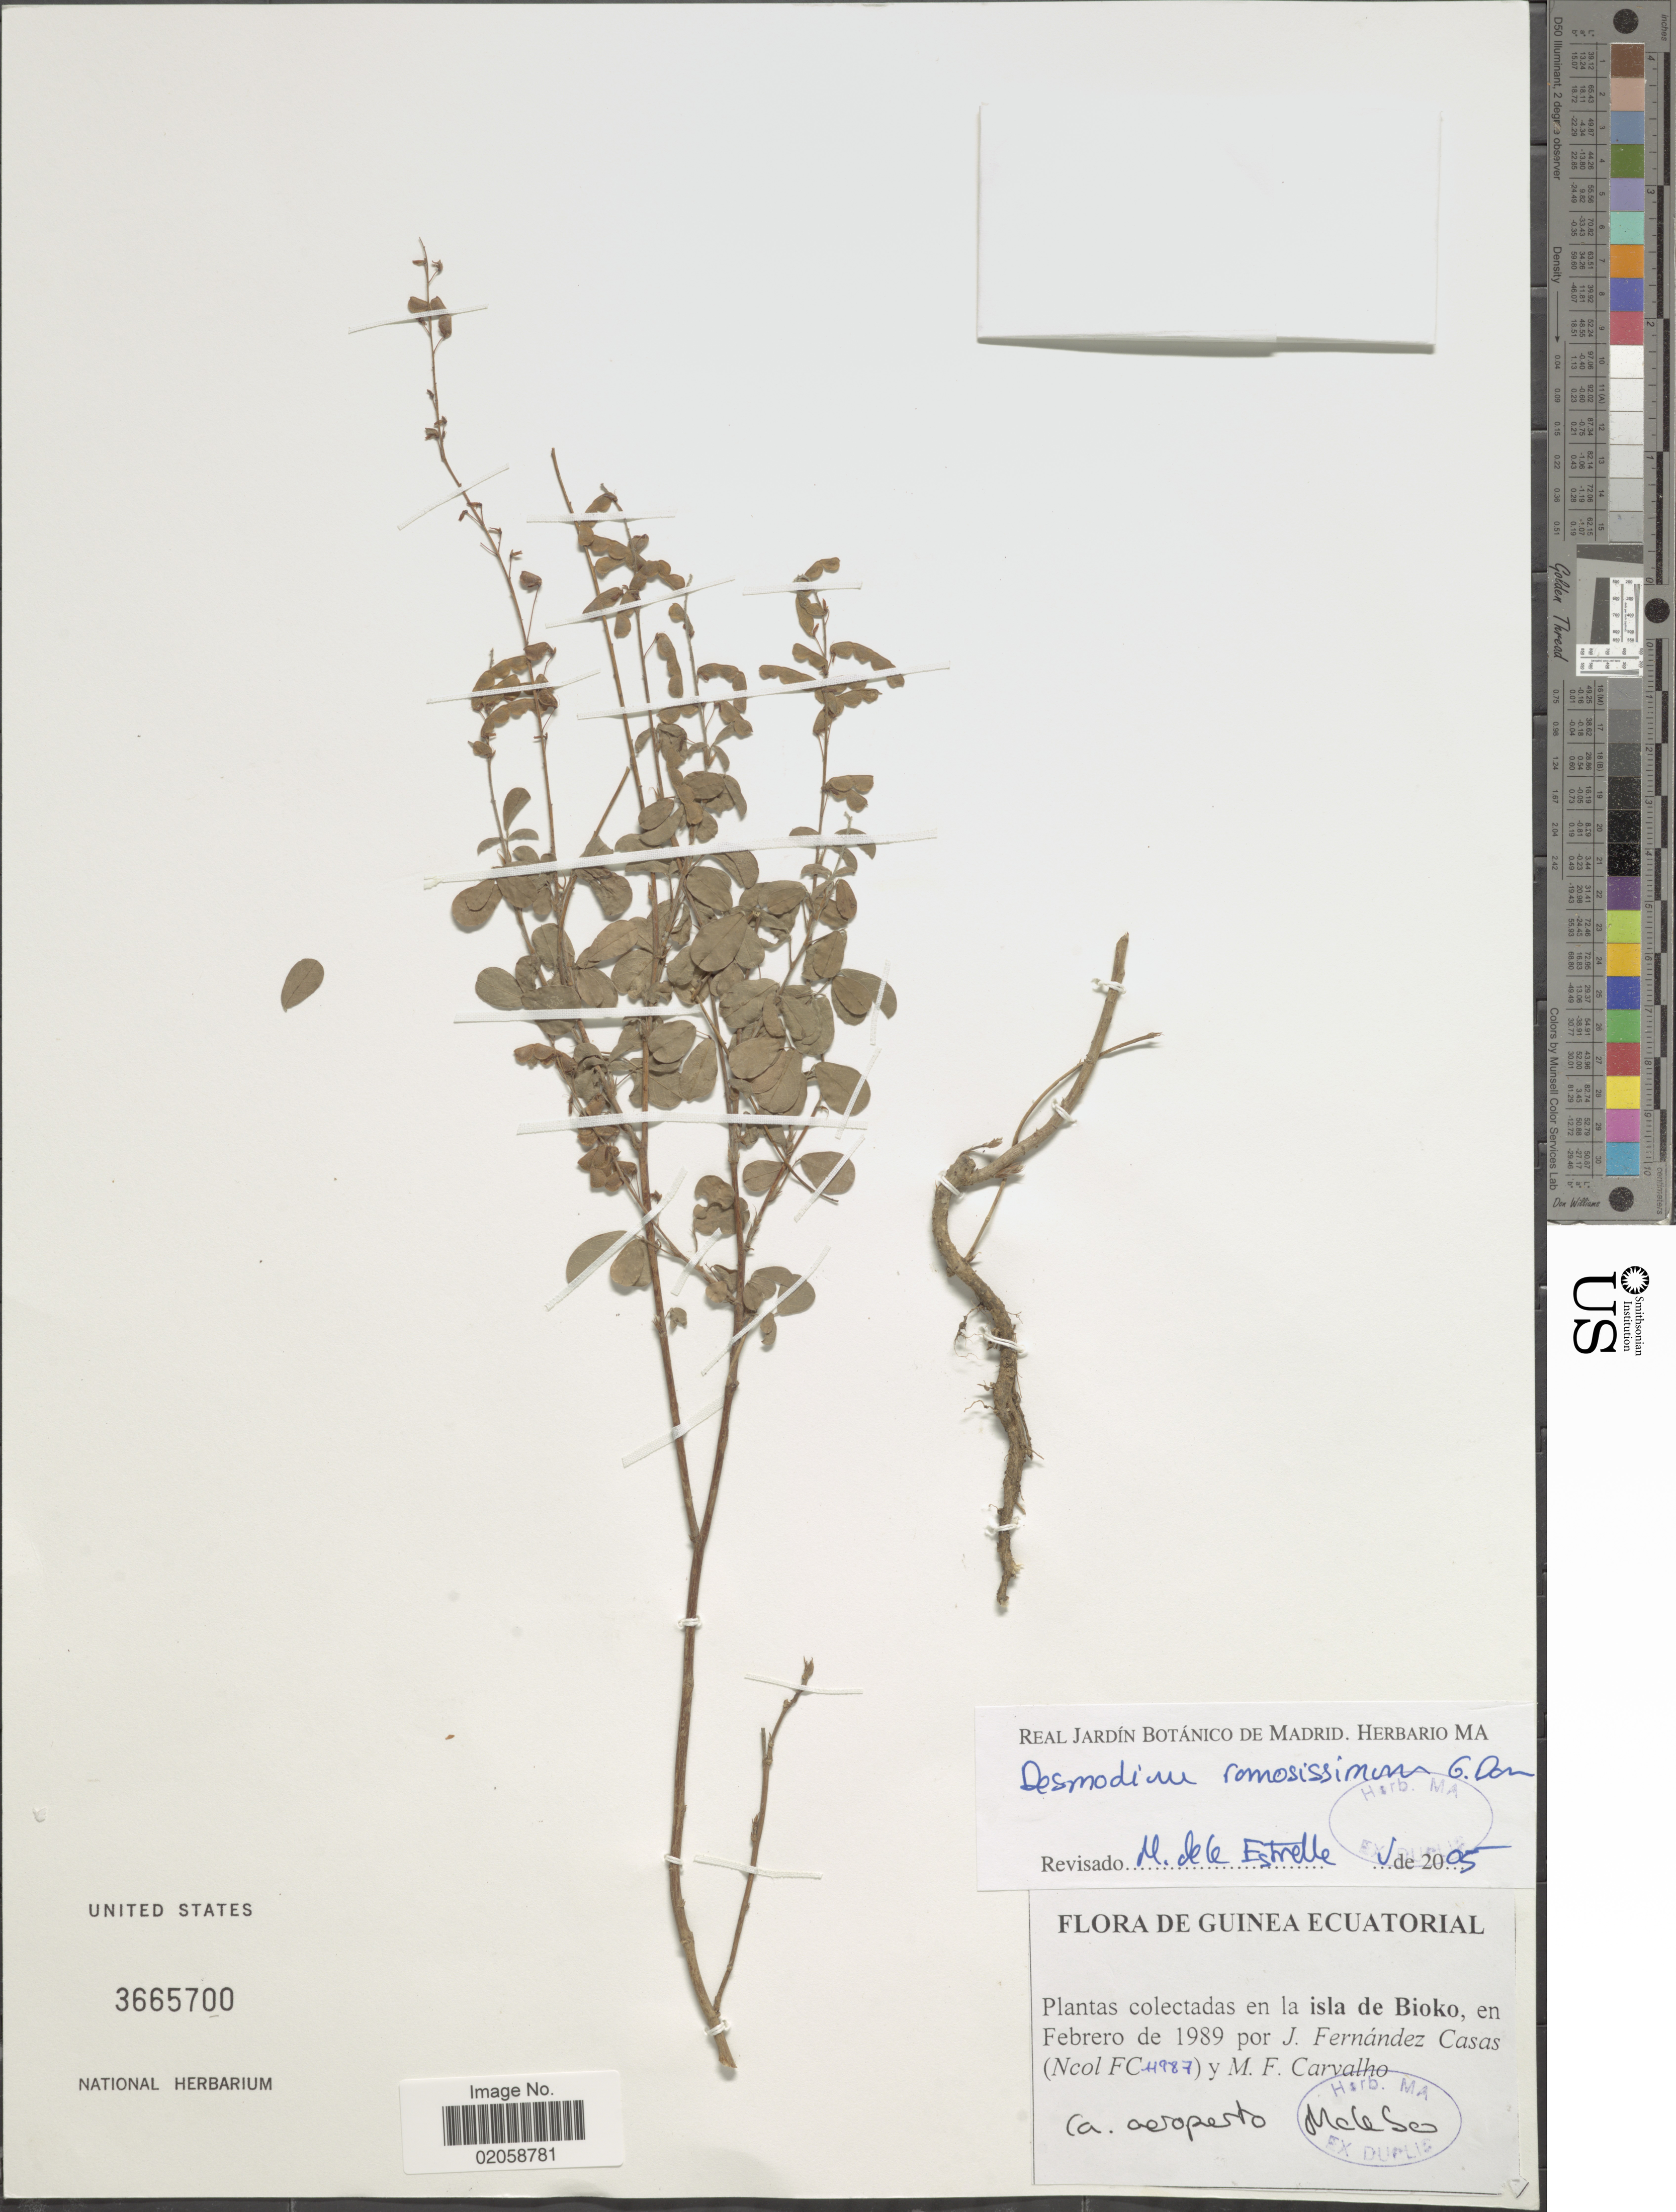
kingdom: Plantae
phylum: Tracheophyta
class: Magnoliopsida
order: Fabales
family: Fabaceae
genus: Grona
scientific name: Grona ramosissima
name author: (G. Don) H. Ohashi & K. Ohashi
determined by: Strong, Mark T., (BOT), Smithsonian Institution - National Museum of Natural History (UNITED STATES)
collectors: J. Casas & M. F. Carvalho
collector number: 4987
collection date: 1989-02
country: Equatorial Guinea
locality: Guinea Ecuatorial. En la isla de Bioko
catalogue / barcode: US 3665700